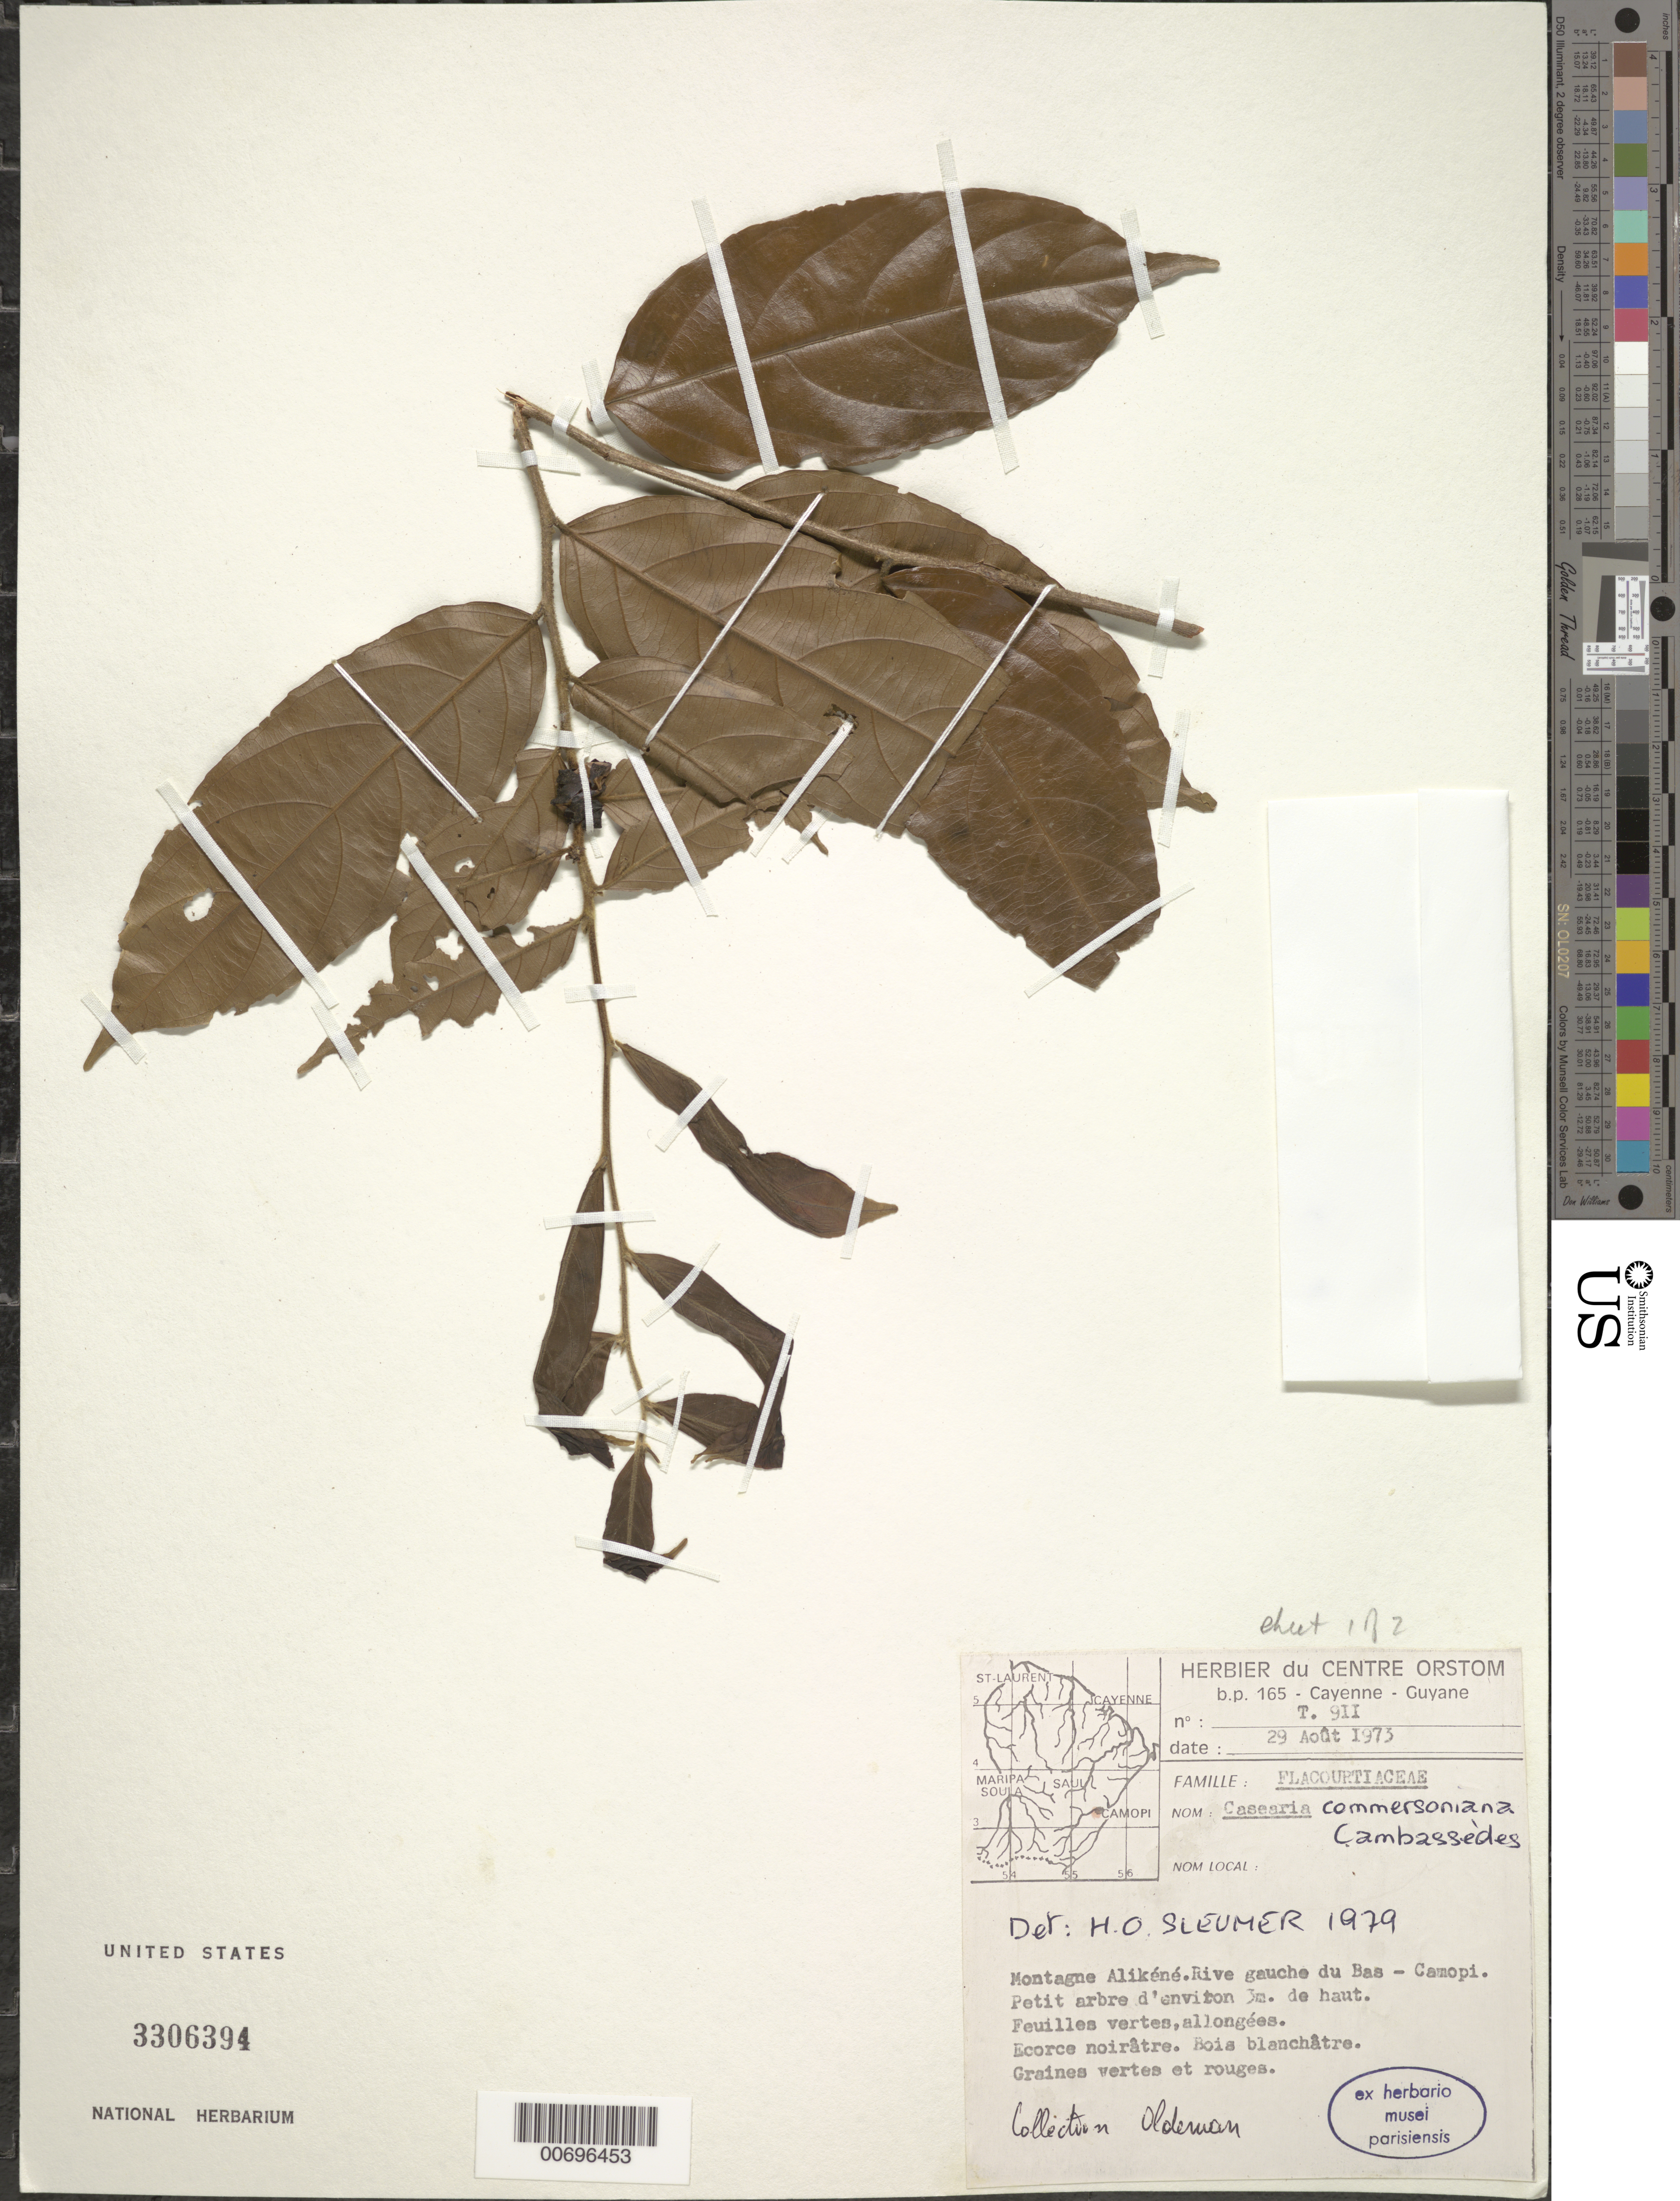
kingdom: Plantae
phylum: Tracheophyta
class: Magnoliopsida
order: Malpighiales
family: Salicaceae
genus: Piparea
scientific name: Piparea dentata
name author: Aubl.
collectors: R. Oldeman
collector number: T 911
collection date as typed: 29-Aug-73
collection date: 1973-08-29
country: French Guiana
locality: Montagne Alikéné, Rive gauche du Bas-Camopi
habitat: Along river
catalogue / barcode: US 3306394